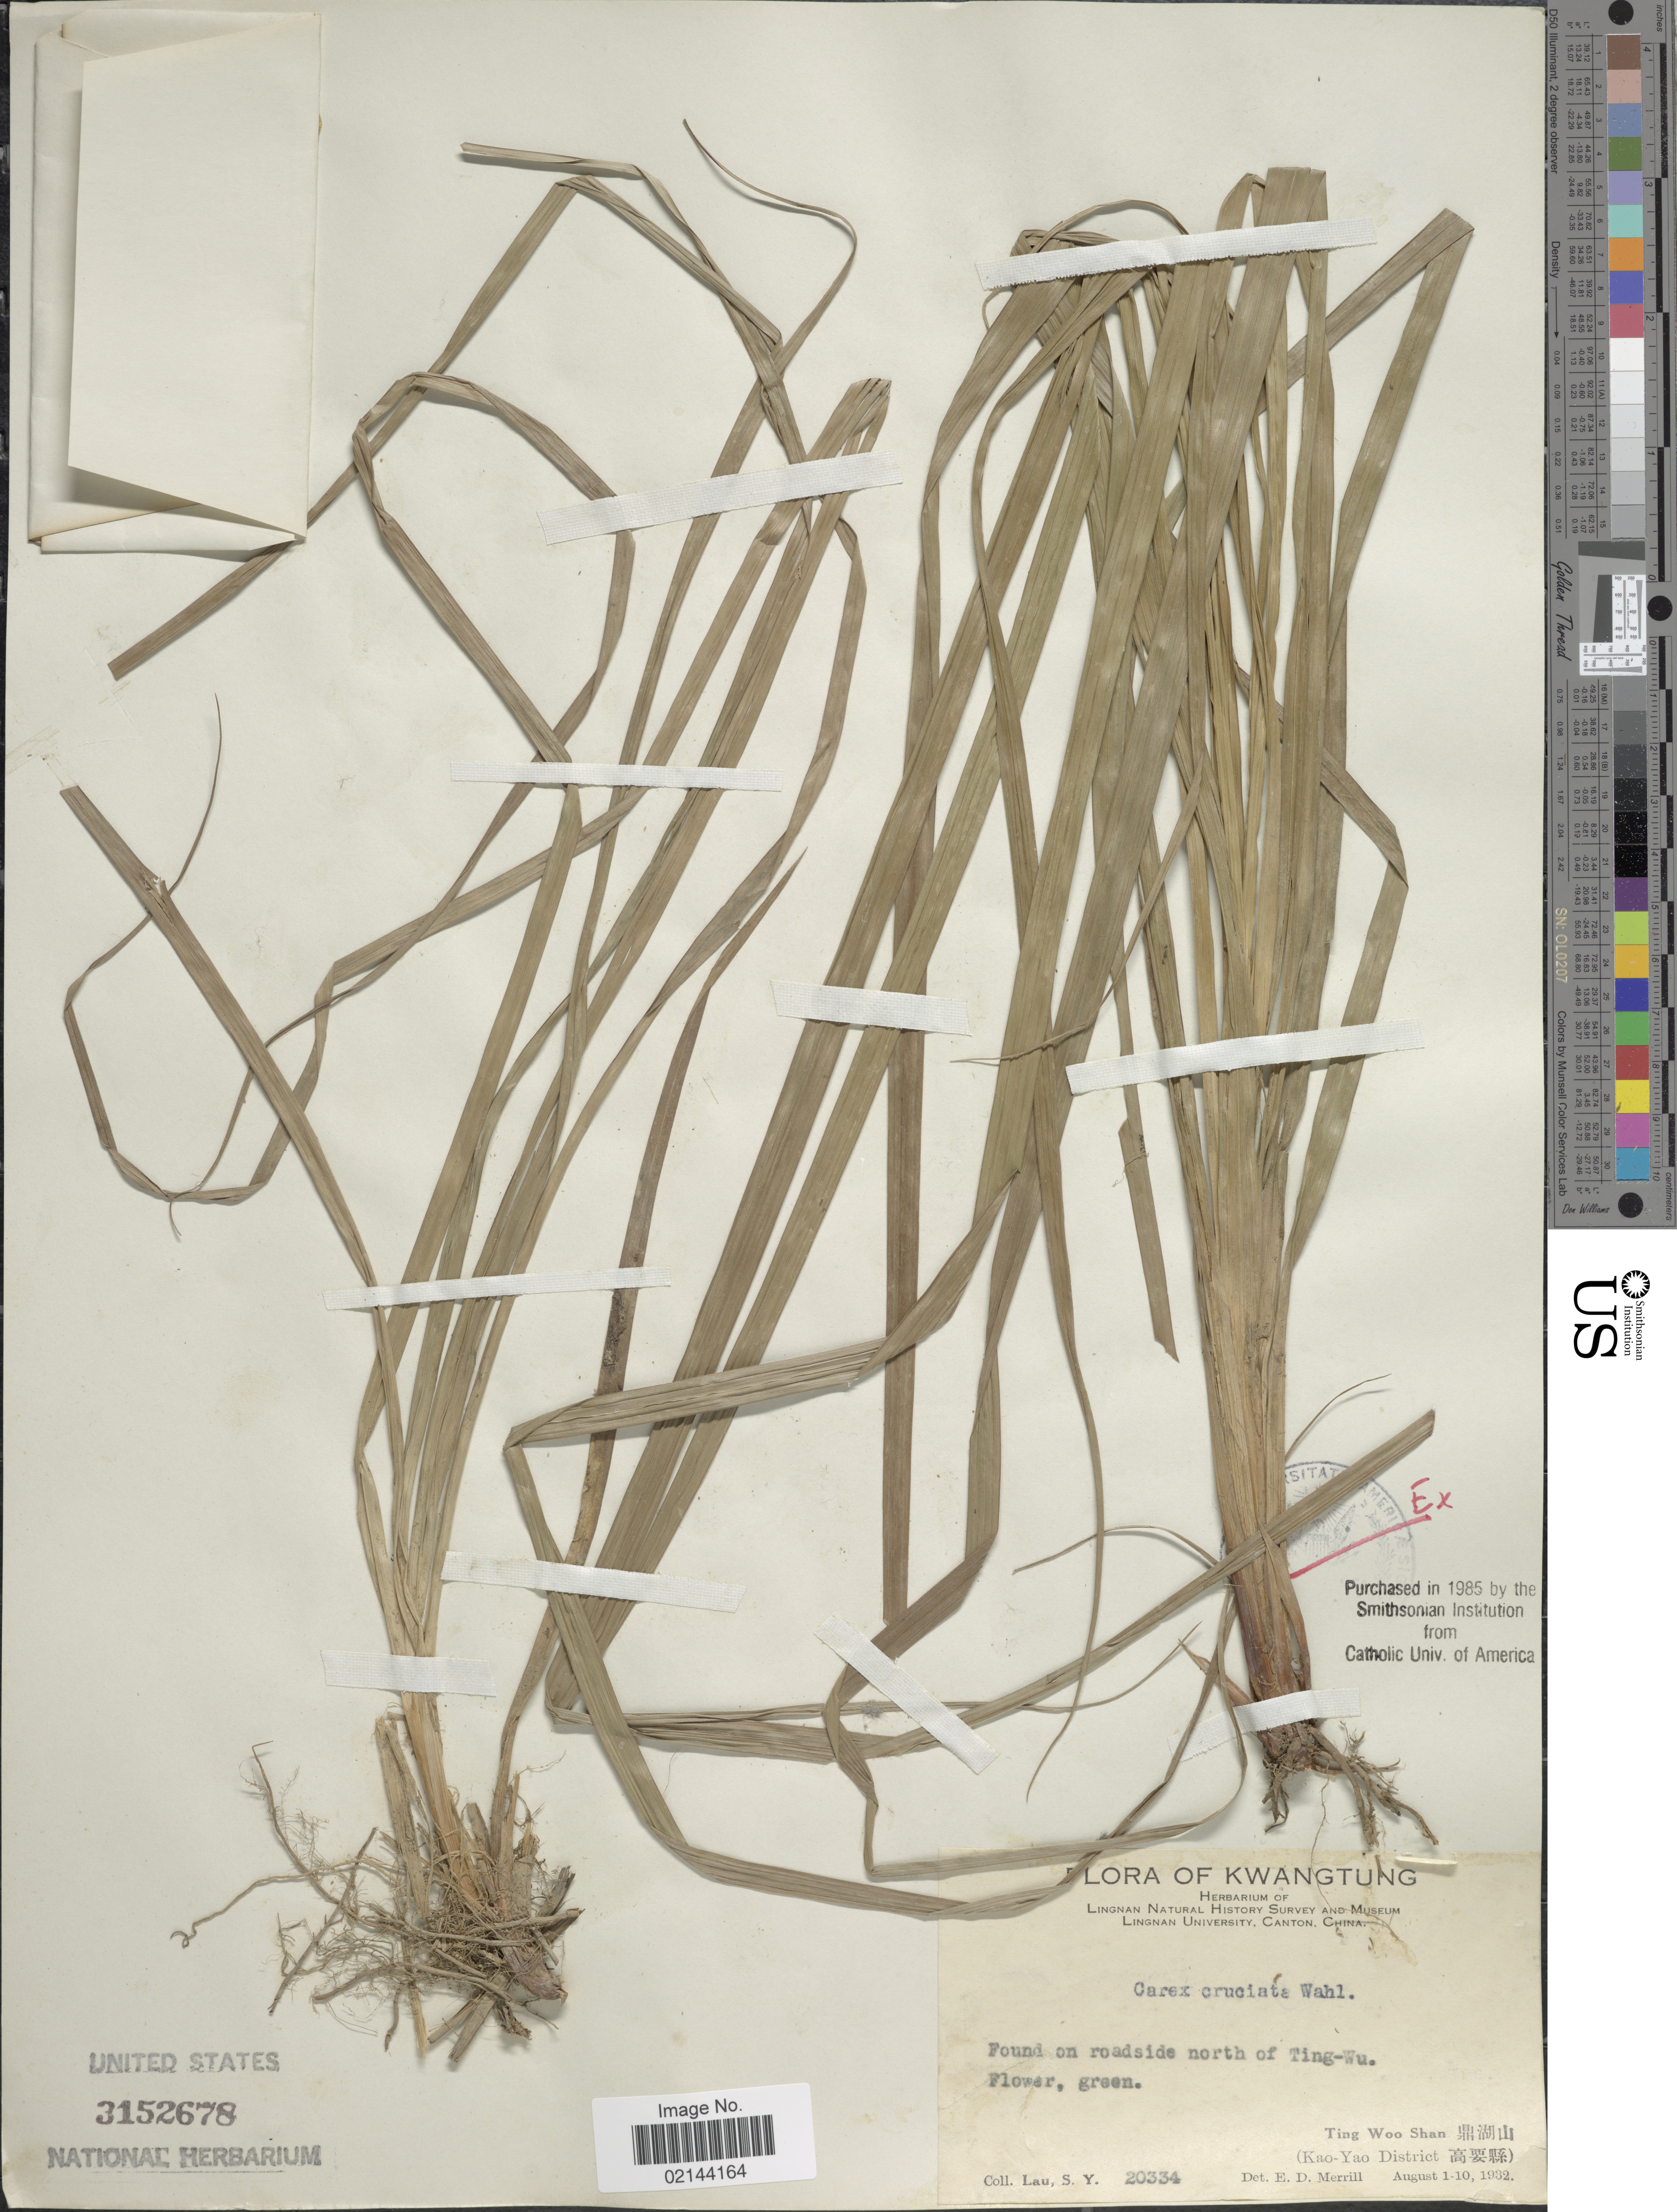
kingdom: Plantae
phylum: Tracheophyta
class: Liliopsida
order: Poales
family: Cyperaceae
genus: Carex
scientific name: Carex cruciata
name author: Wahlenb.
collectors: S. Y. Lau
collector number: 20334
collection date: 1932-08-01/1932-08-10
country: China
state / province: Guangdong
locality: Kwangtung, Ting Woo Shan, (Kao-Yao District)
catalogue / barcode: US 3152678